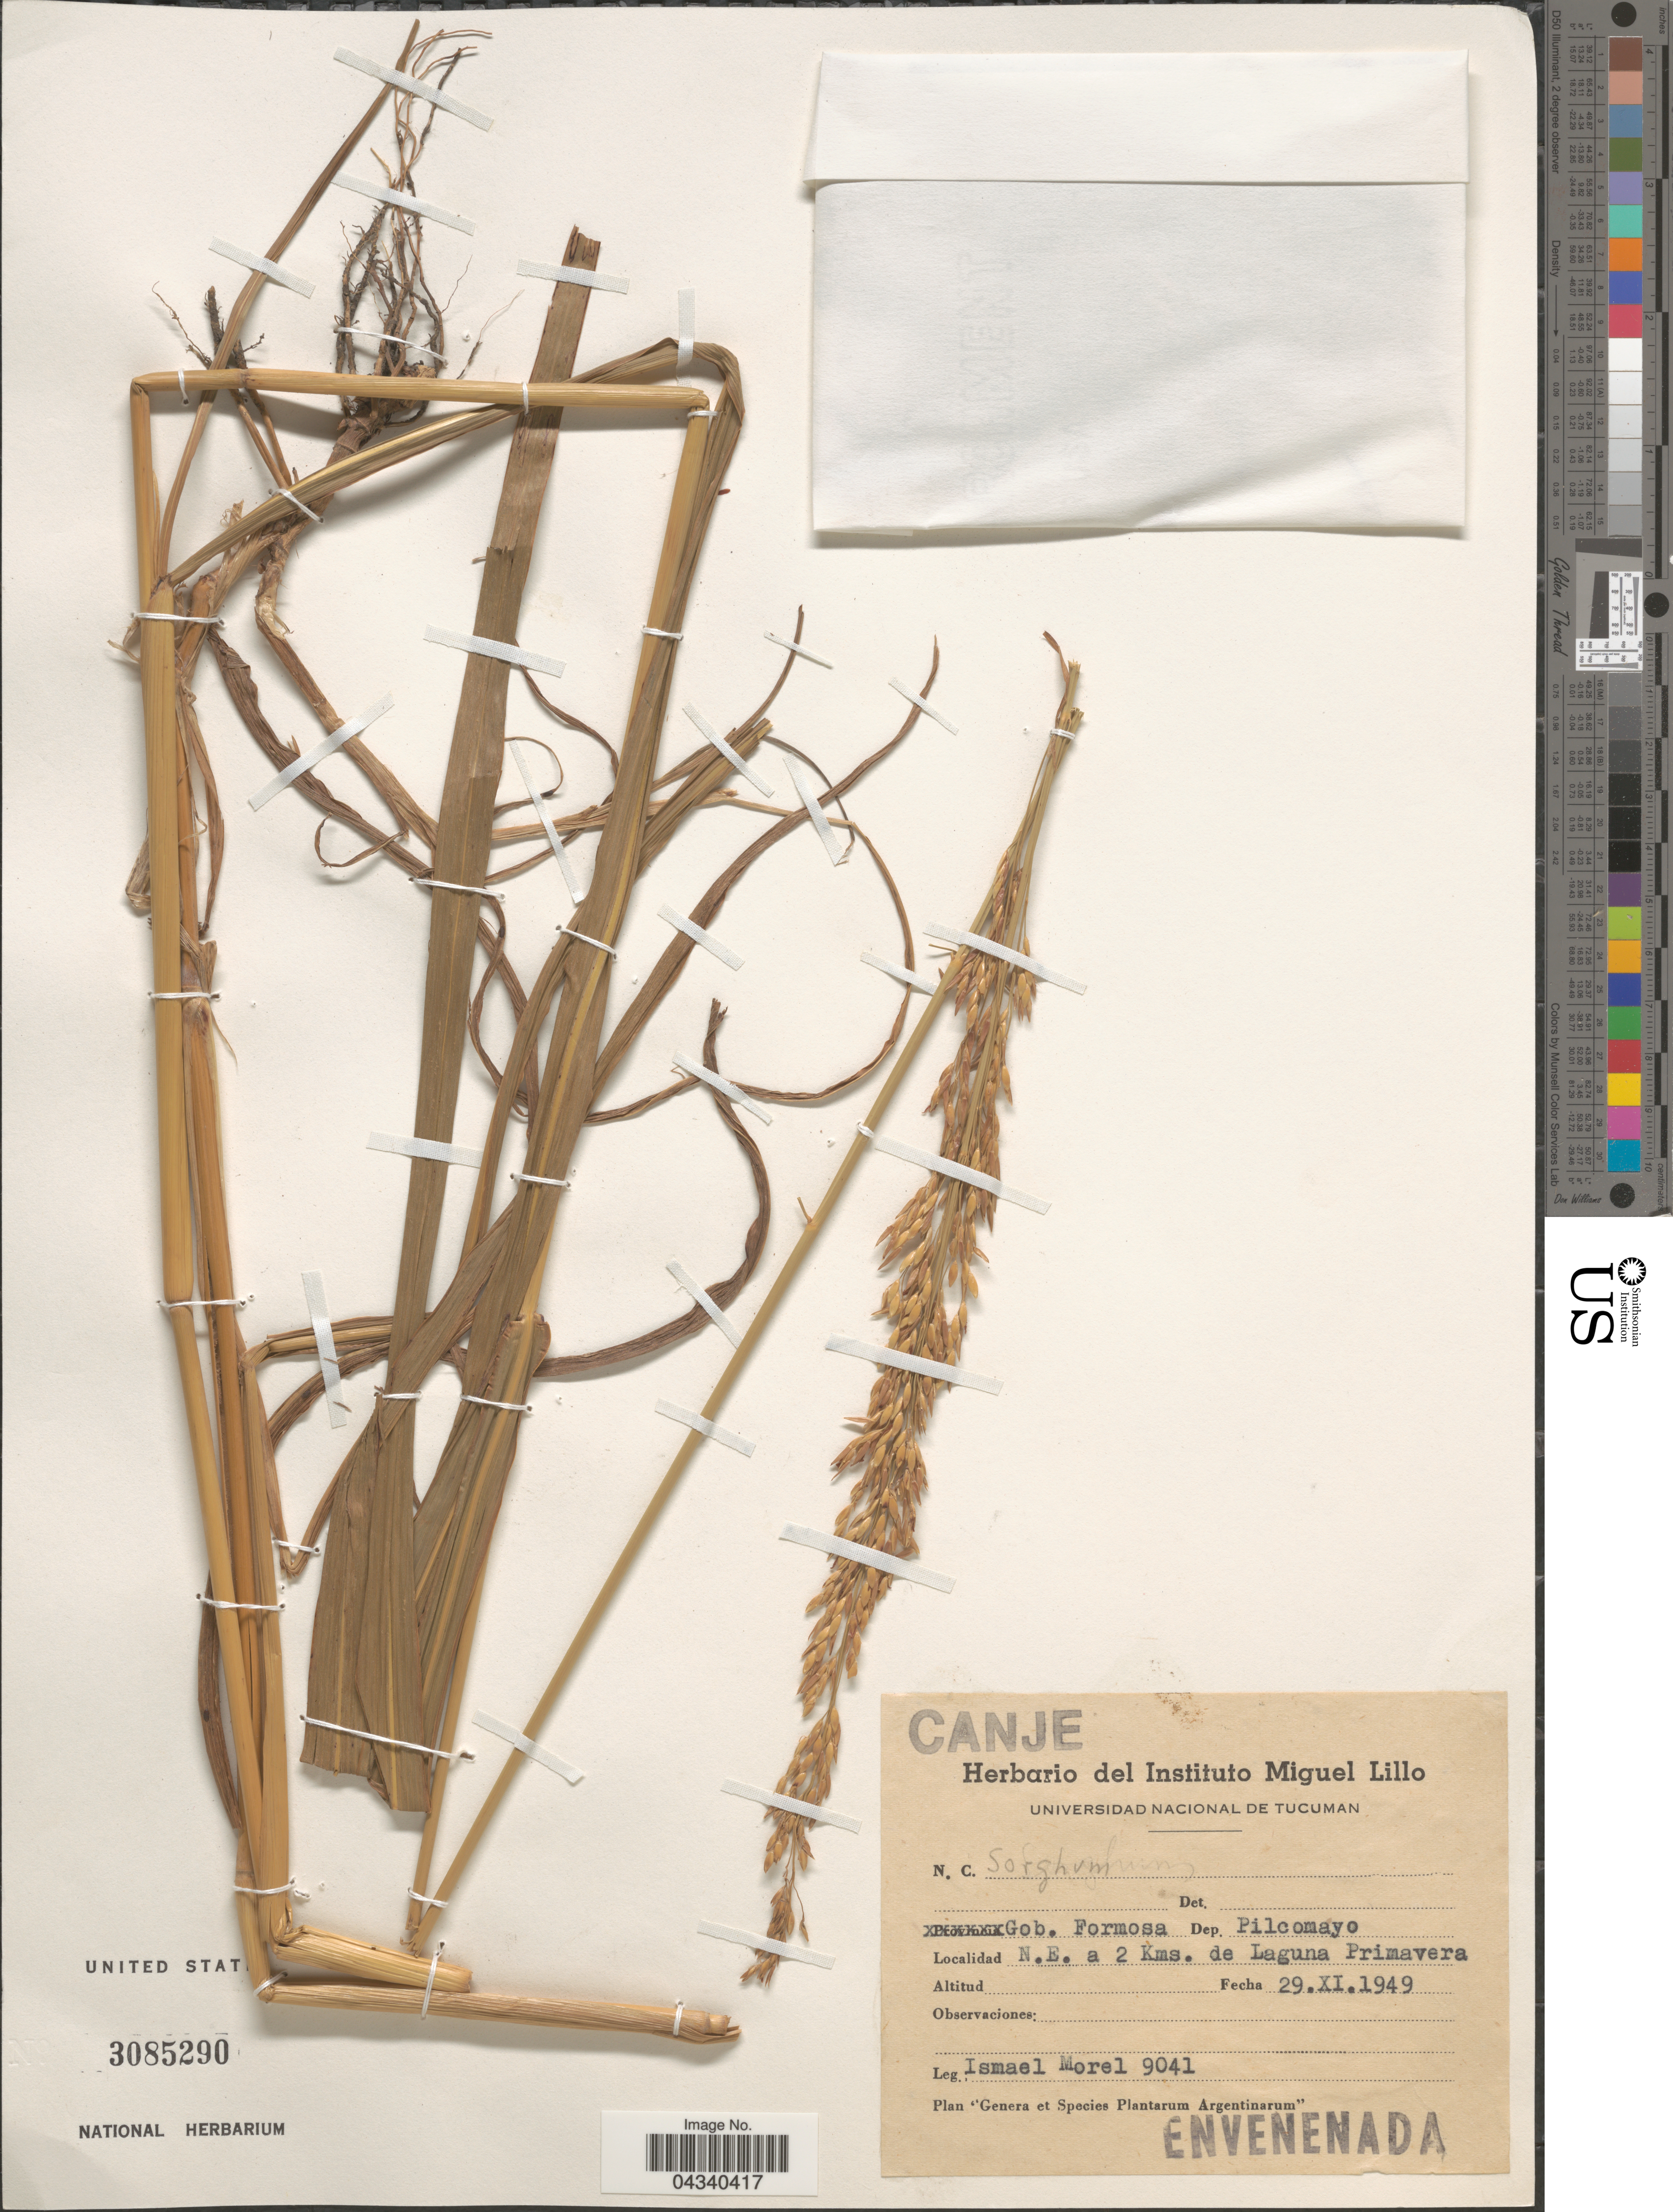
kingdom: Plantae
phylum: Tracheophyta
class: Liliopsida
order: Poales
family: Poaceae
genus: Sorghum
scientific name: Sorghum sp.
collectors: I. Morel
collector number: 9041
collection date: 1949-11-29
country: Argentina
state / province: Formosa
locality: Gob. Formosa. Dep. Pilcomayo. N.E. a 2 Kms. de Laguna Primavera.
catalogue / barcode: US 3085290